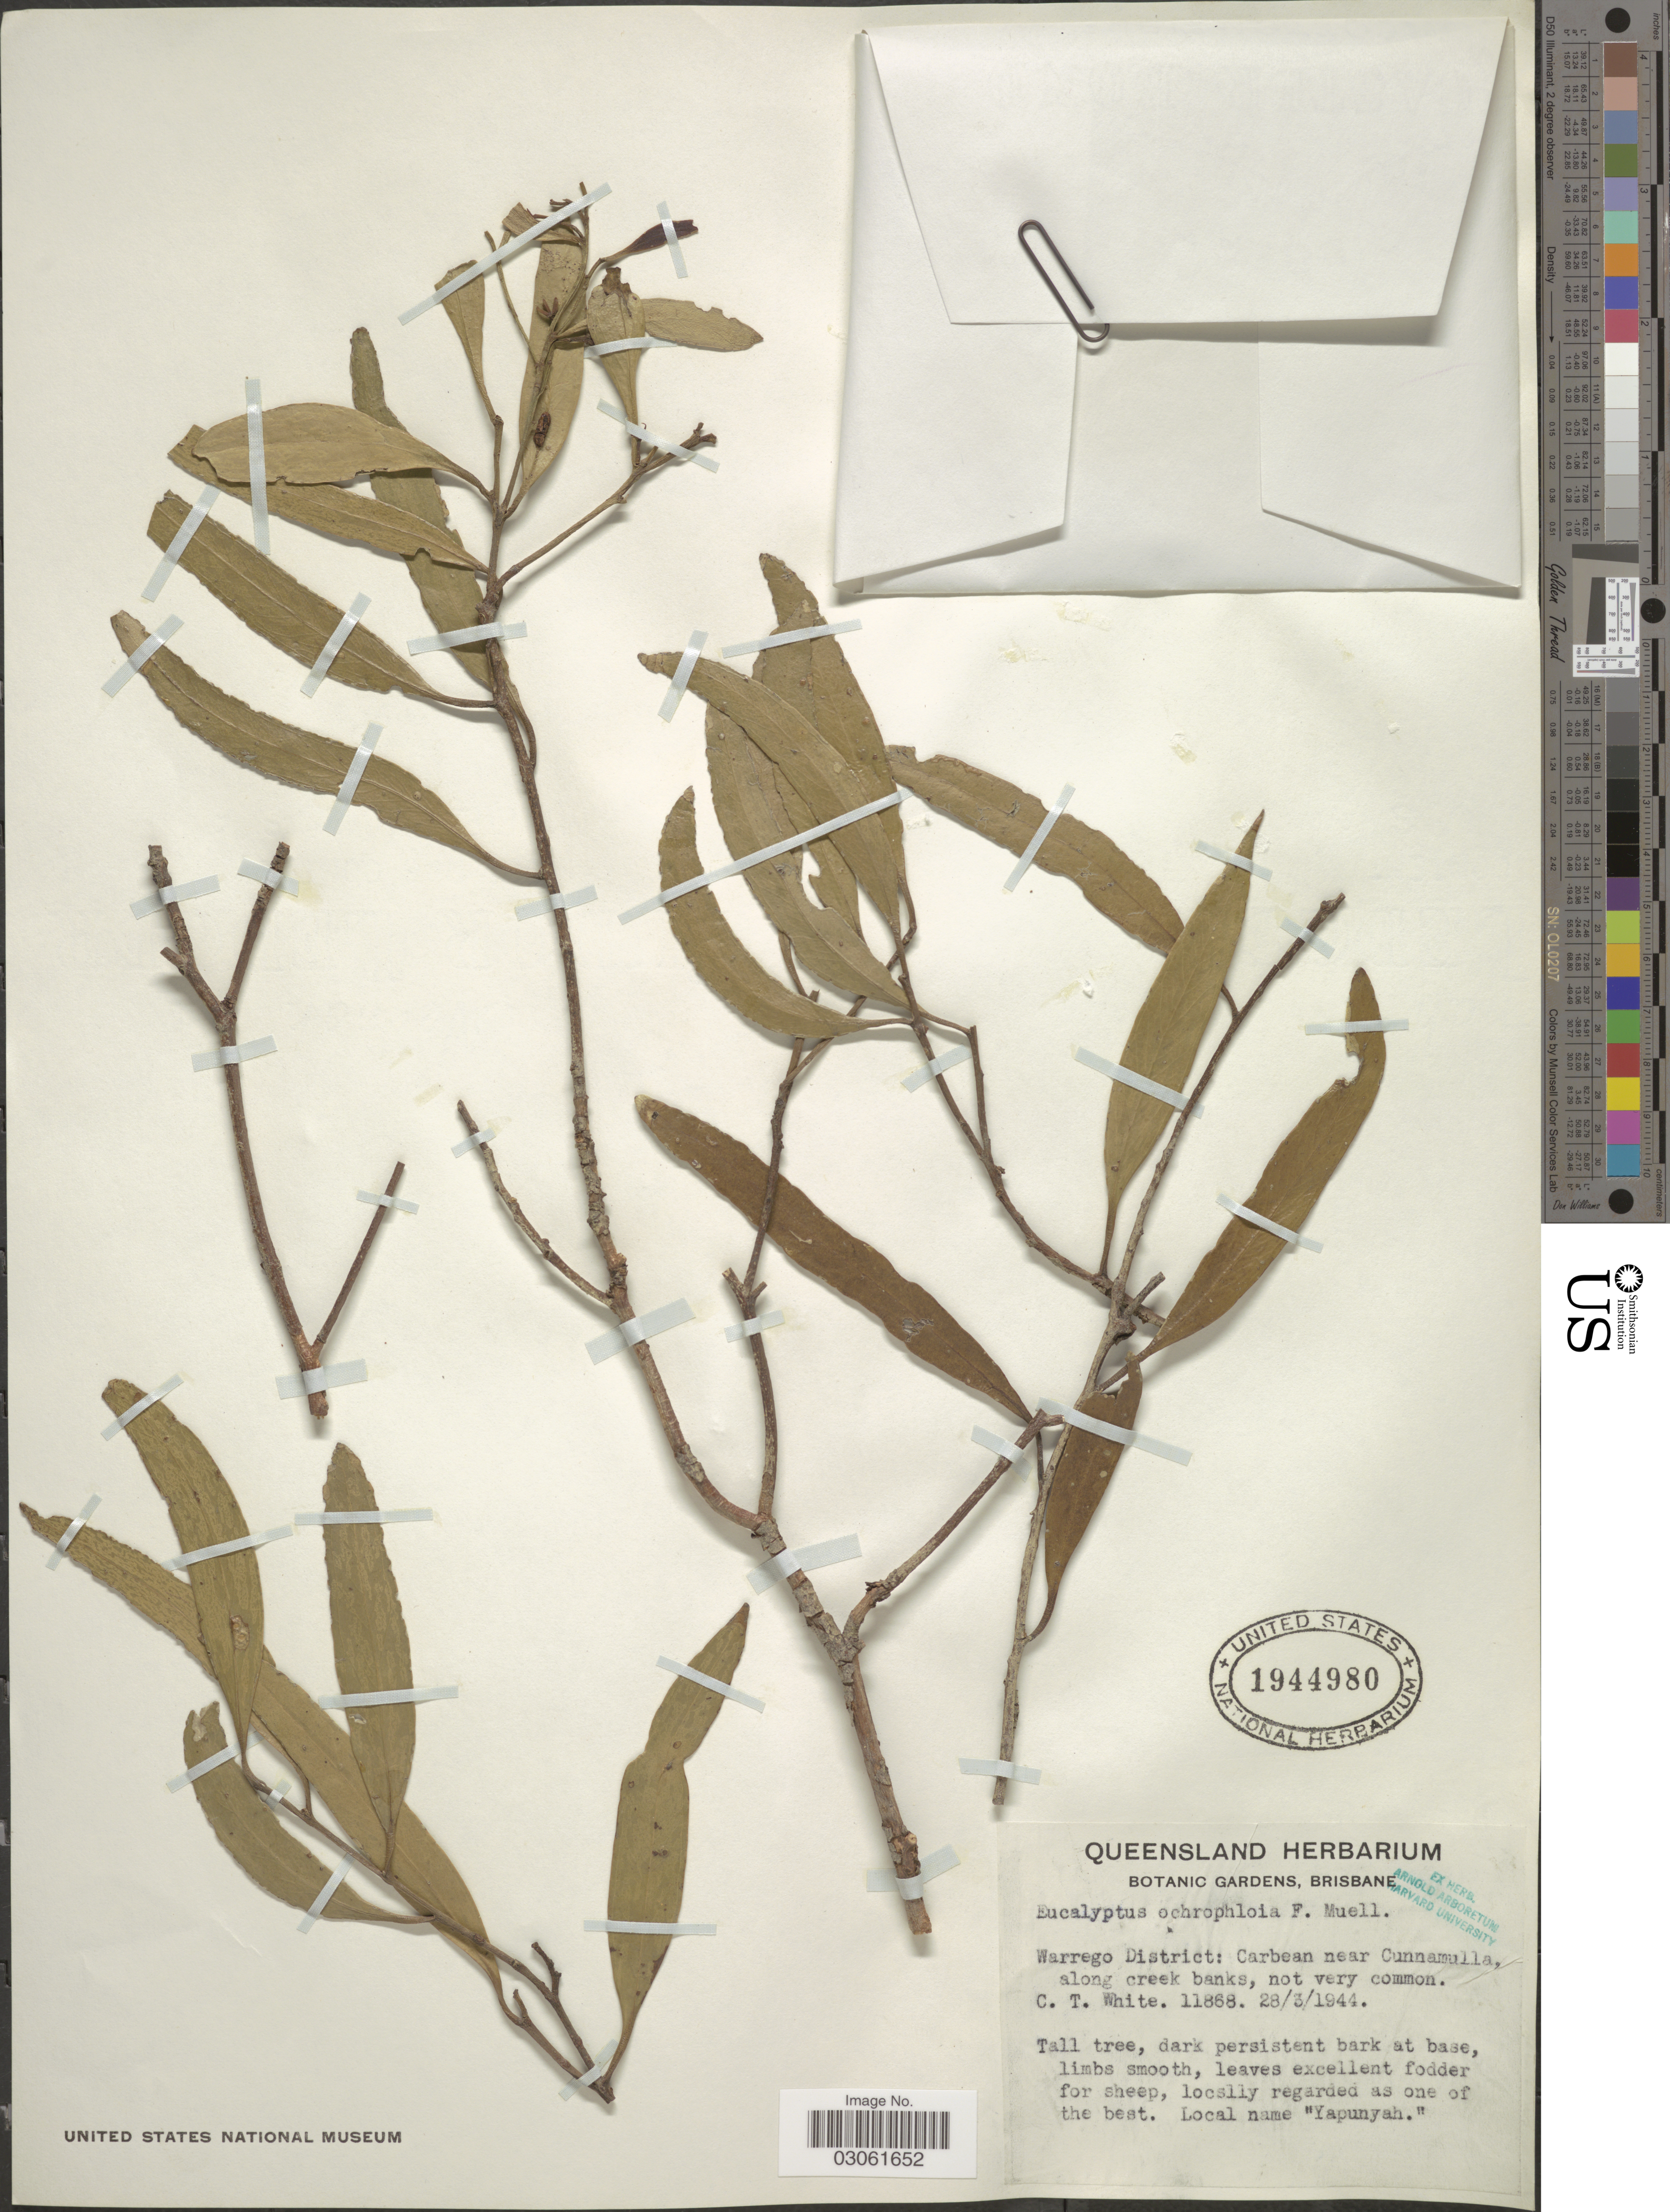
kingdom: Plantae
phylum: Tracheophyta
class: Magnoliopsida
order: Myrtales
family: Myrtaceae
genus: Eucalyptus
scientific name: Eucalyptus ochrophloia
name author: F. Muell.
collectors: C. T. White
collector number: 11868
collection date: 1944-03-28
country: Australia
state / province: Queensland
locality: Warrego District: Carbean near Cunnamulla, along creek banks.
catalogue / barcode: US 1944980